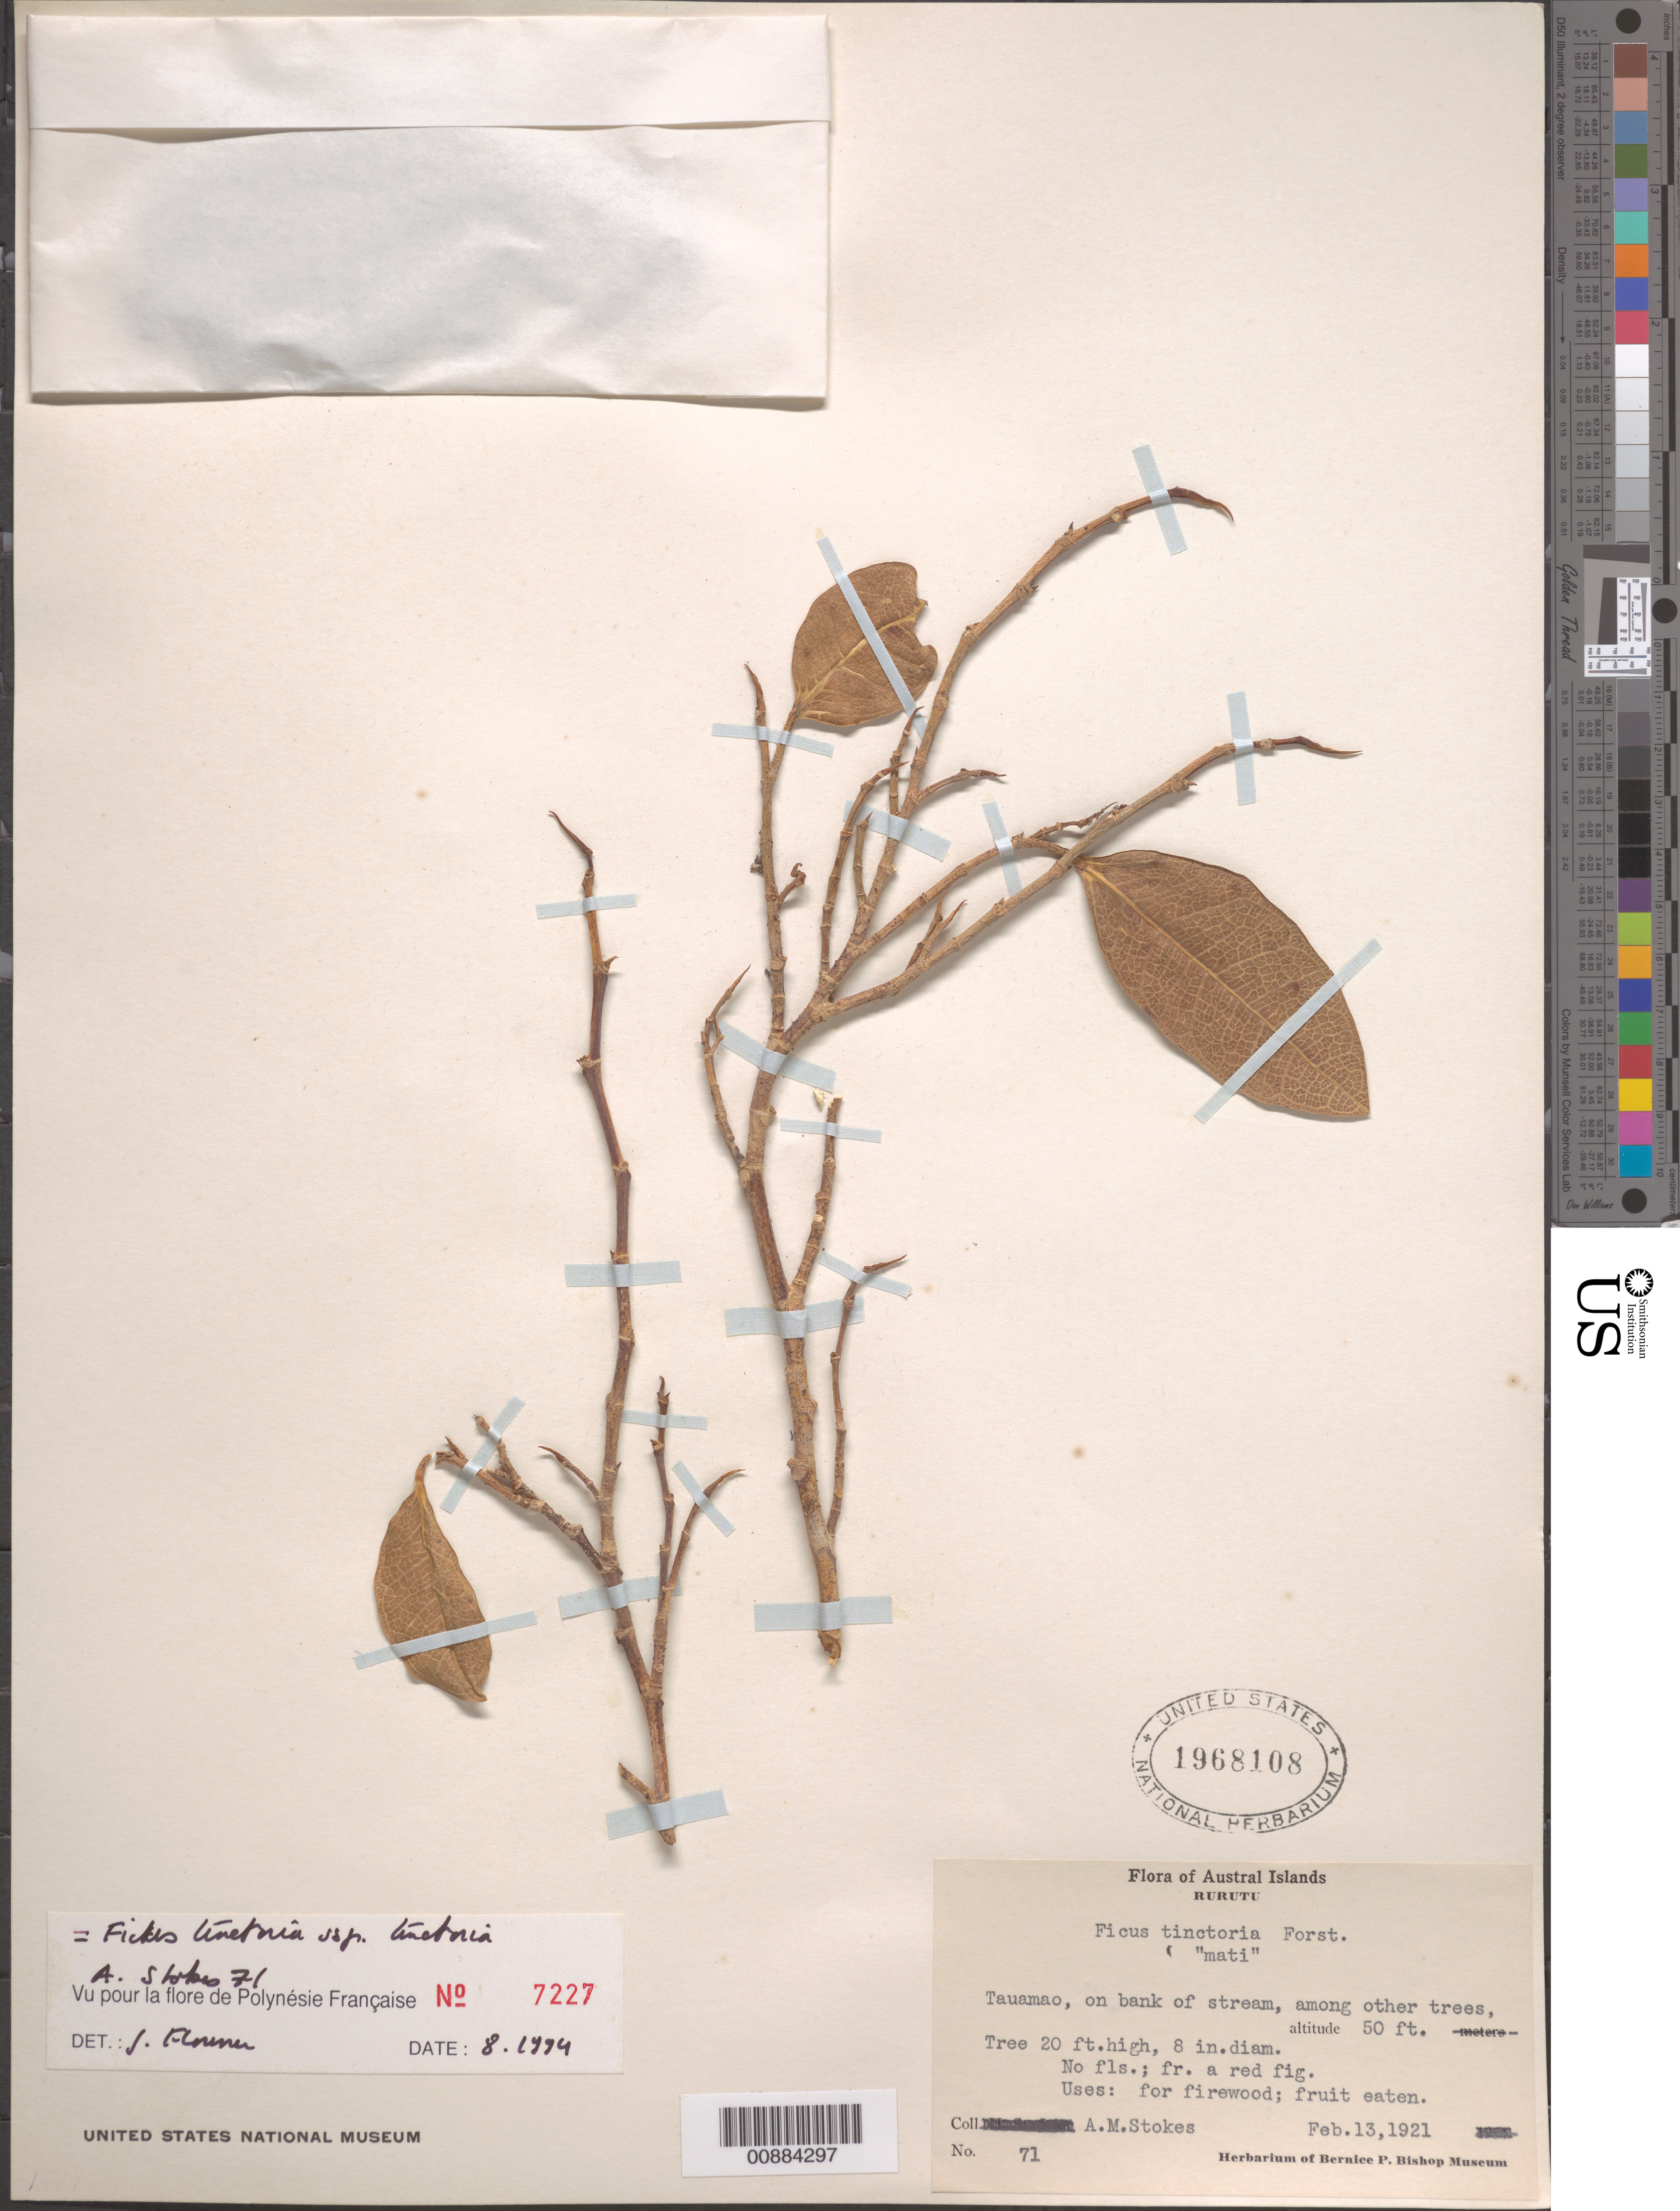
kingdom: Plantae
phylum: Tracheophyta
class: Magnoliopsida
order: Rosales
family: Moraceae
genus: Ficus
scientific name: Ficus tinctoria subsp. tinctoria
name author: G. Forst.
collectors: A. M. Stokes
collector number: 71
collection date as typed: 13 Feb 1921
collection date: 1921-02-13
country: French Polynesia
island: Rurutu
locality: Flora of Austral Islands.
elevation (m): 15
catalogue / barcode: US 1968108